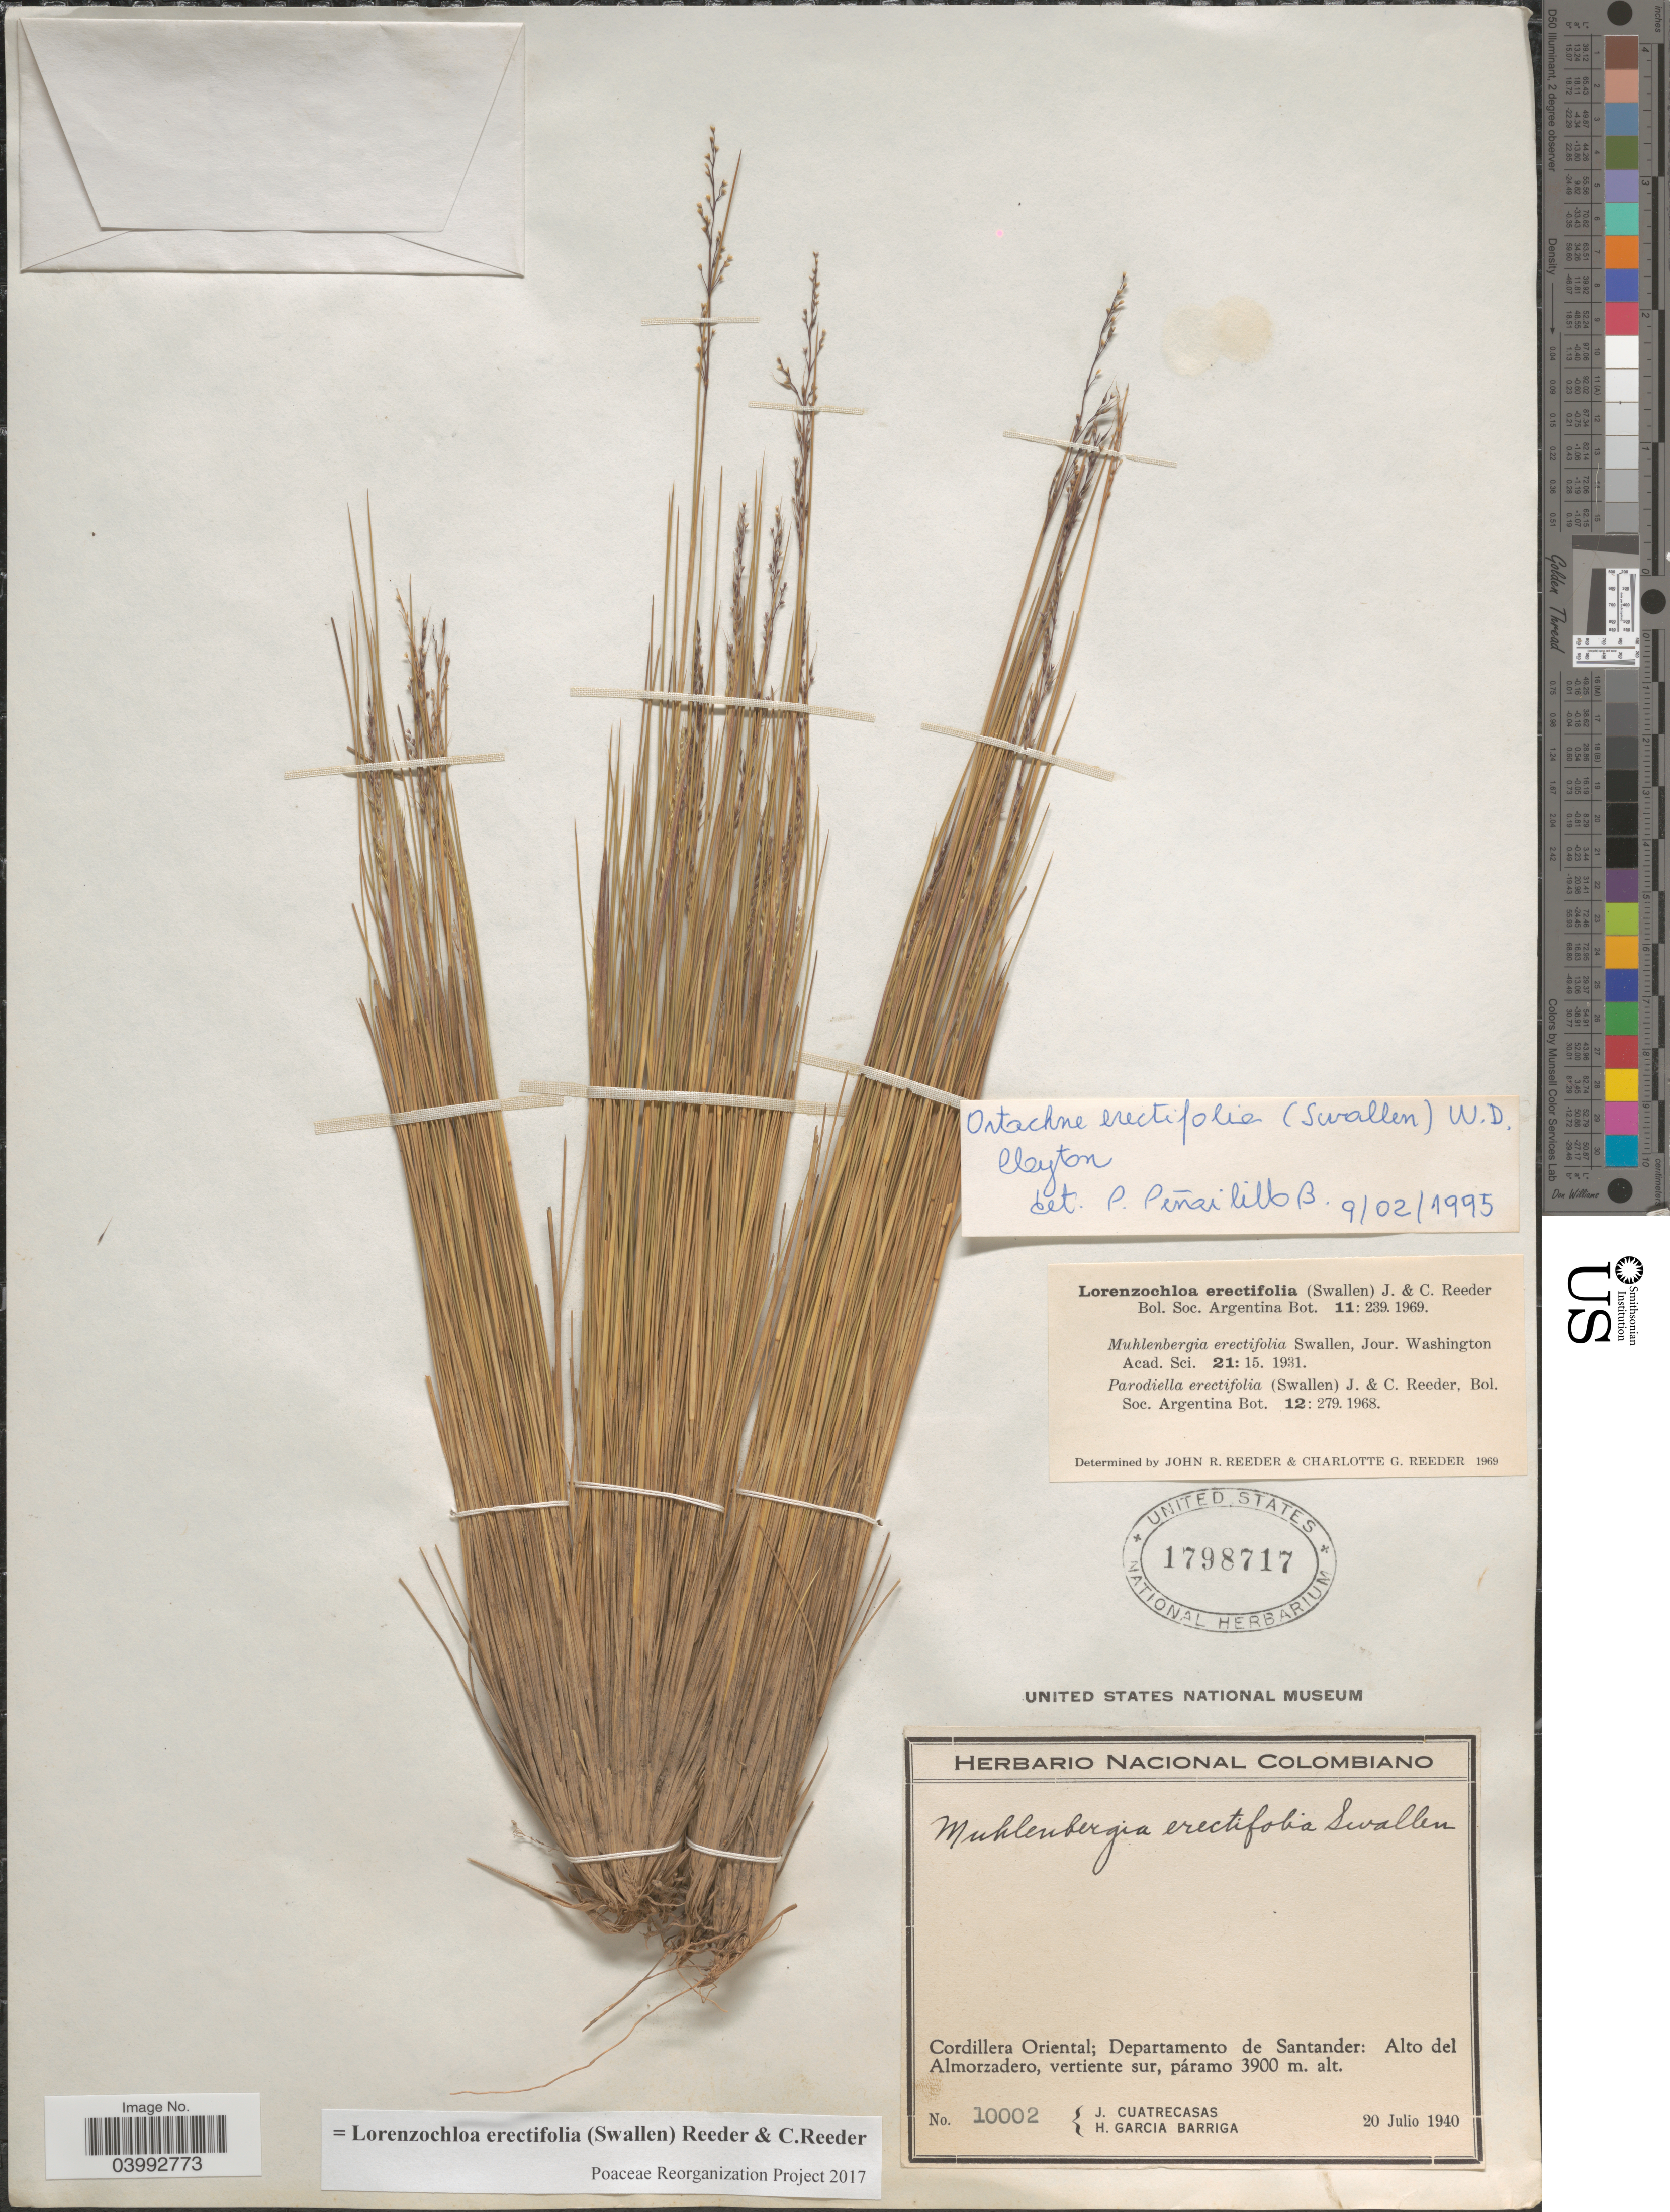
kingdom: Plantae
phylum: Tracheophyta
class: Liliopsida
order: Poales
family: Poaceae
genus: Lorenzochloa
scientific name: Lorenzochloa erectifolia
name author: (Swallen) Reeder & C. Reeder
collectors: J. Cuatrecasas & H. García Barriga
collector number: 10002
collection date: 1940-07-20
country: Colombia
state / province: Santander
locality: Cordillera Oriental; Departamento de Santander: Alto del Almorzadero, vertiente sur, páramo.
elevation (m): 3900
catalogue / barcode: US 1798717